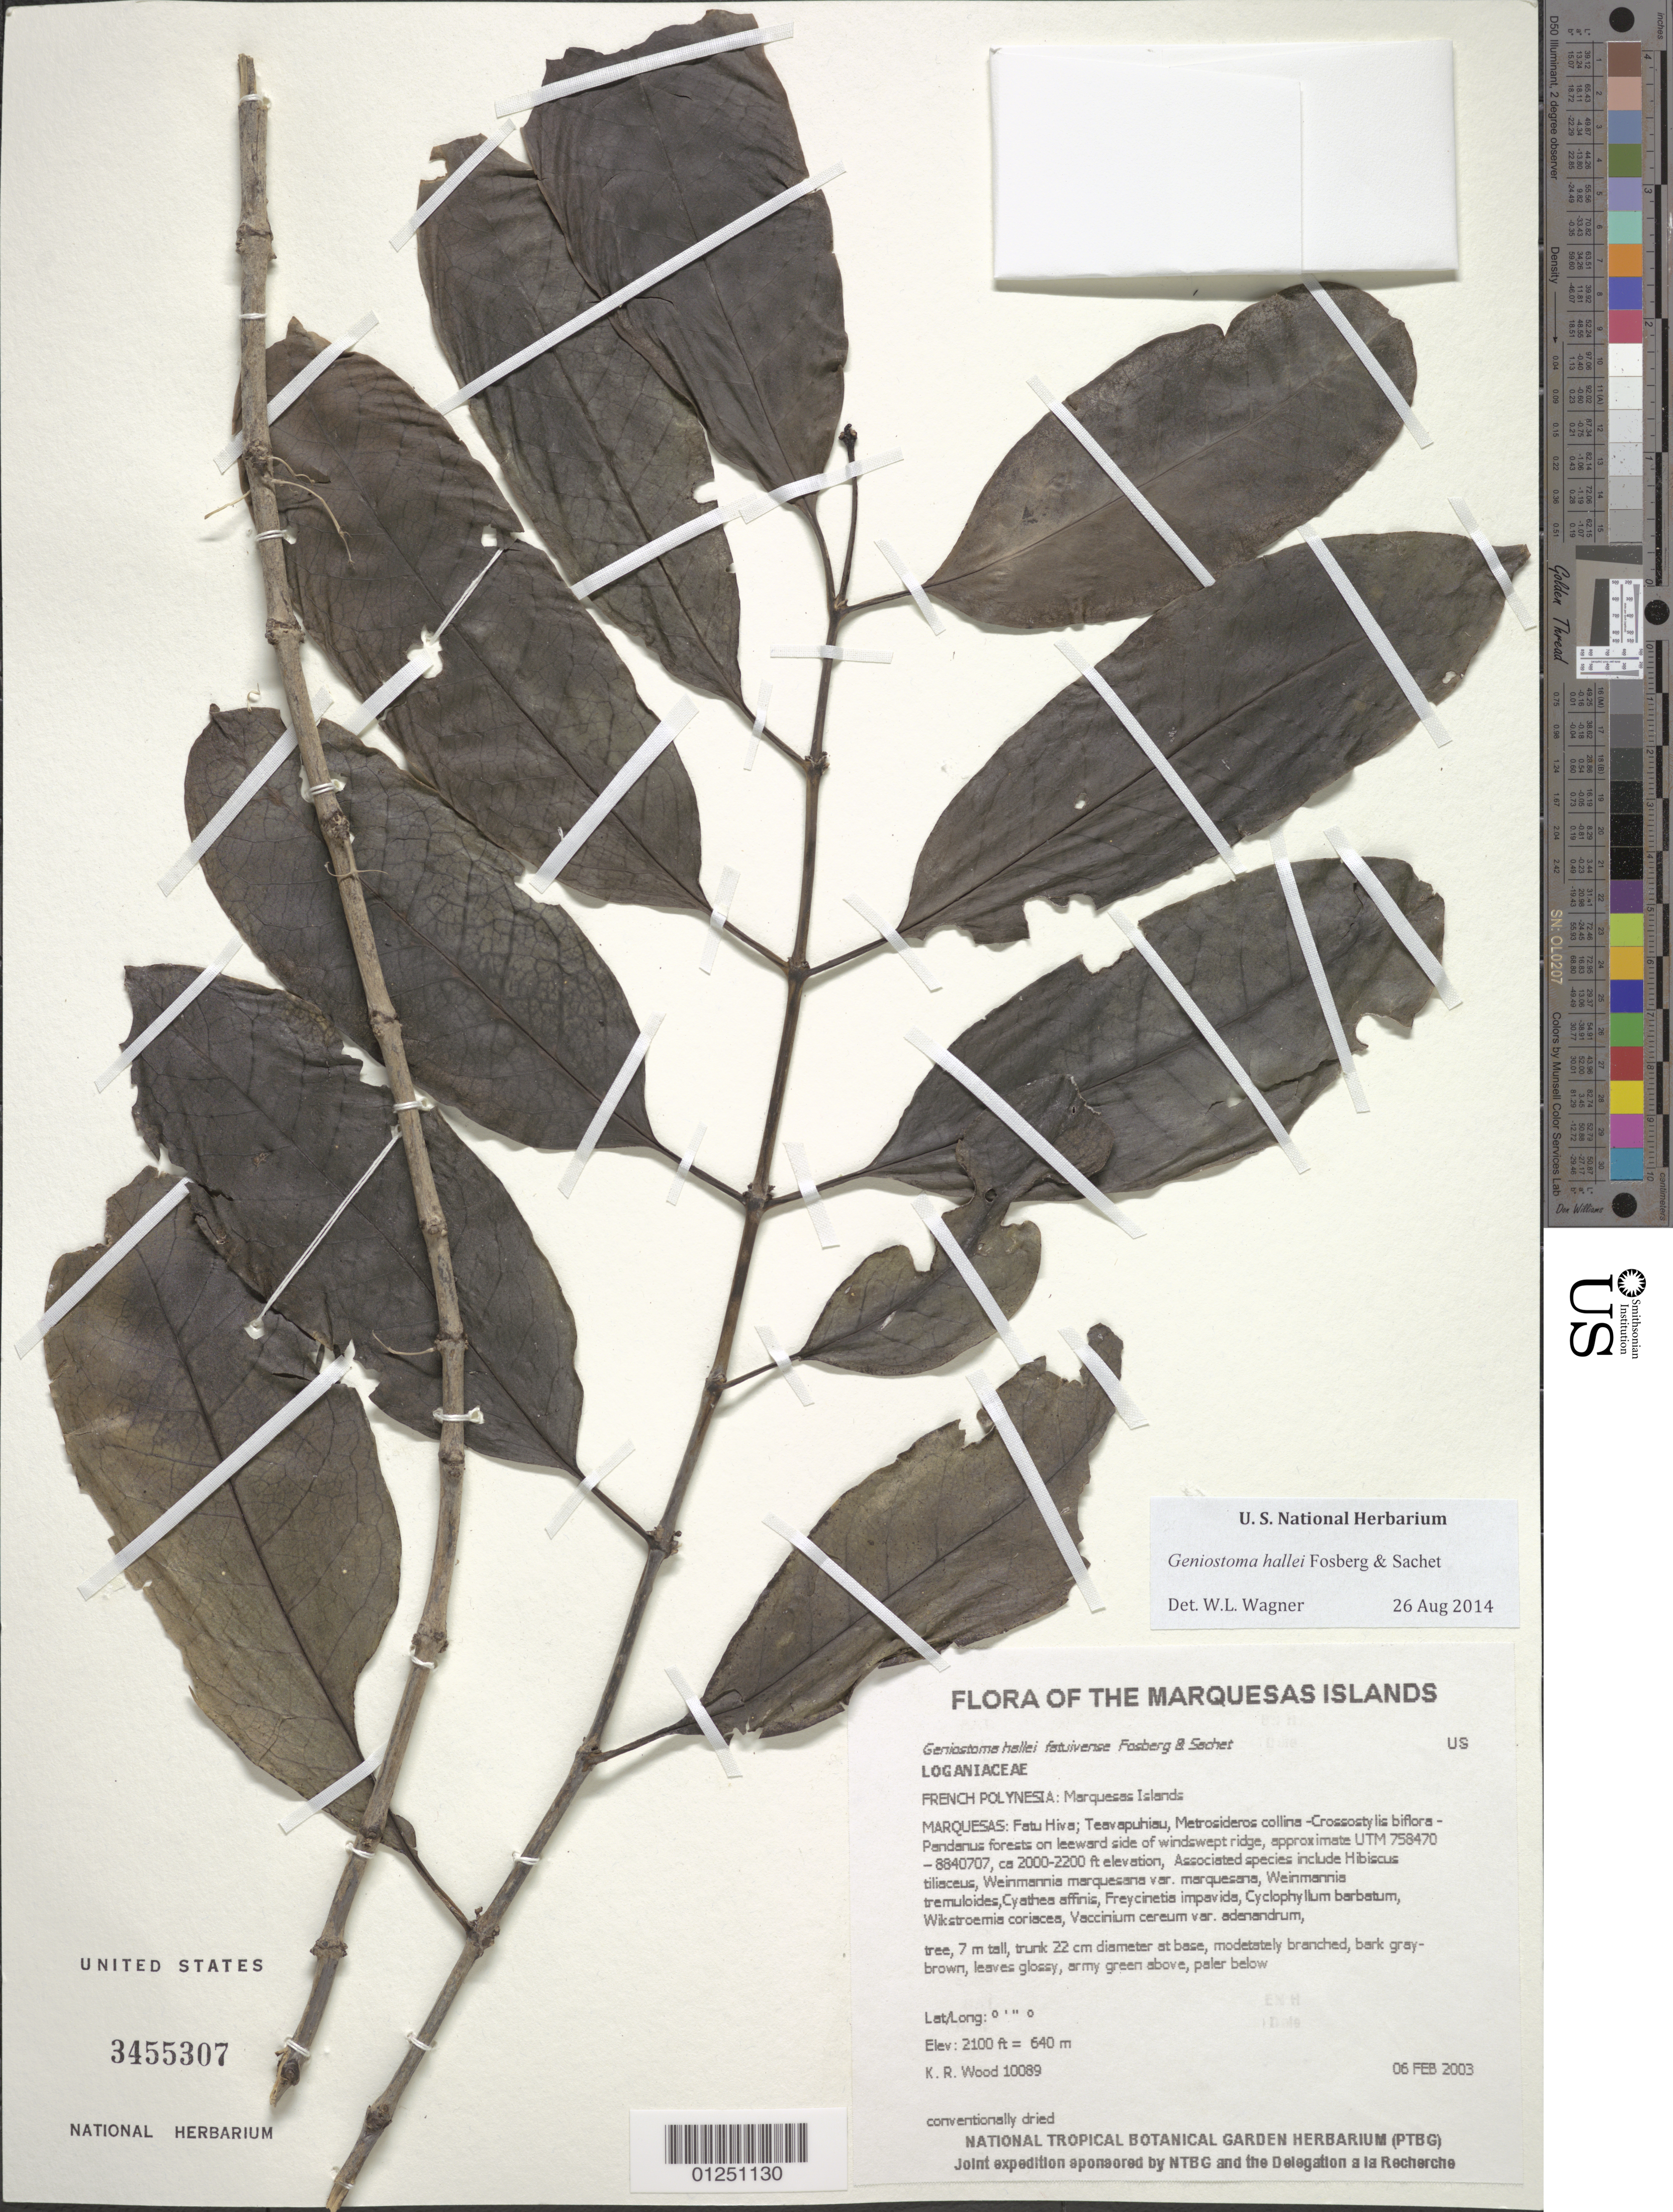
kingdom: Plantae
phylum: Tracheophyta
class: Magnoliopsida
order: Gentianales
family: Loganiaceae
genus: Geniostoma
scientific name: Geniostoma hallei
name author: Fosberg & Sachet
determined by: Lorence, David H., (PTBG), National Tropical Botanical Garden (UNITED STATES)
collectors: K. R. Wood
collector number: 10089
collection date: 2003-02-06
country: French Polynesia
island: Fatu Hiva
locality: Teavapuhiau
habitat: Metrosideros collina - Crossostylis biflora - Pandanus forests on leeward side of windswept ridge. Mid-slope, NE aspect, moderate slope, closed, wet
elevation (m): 640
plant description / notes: Habitat degradation and destruction by feral pigs, catastrophic extinction through environmental events, predation by rats that eat seeds, competition with non-native plant taxa such as Ocimum gratissimum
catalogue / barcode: US 3455307